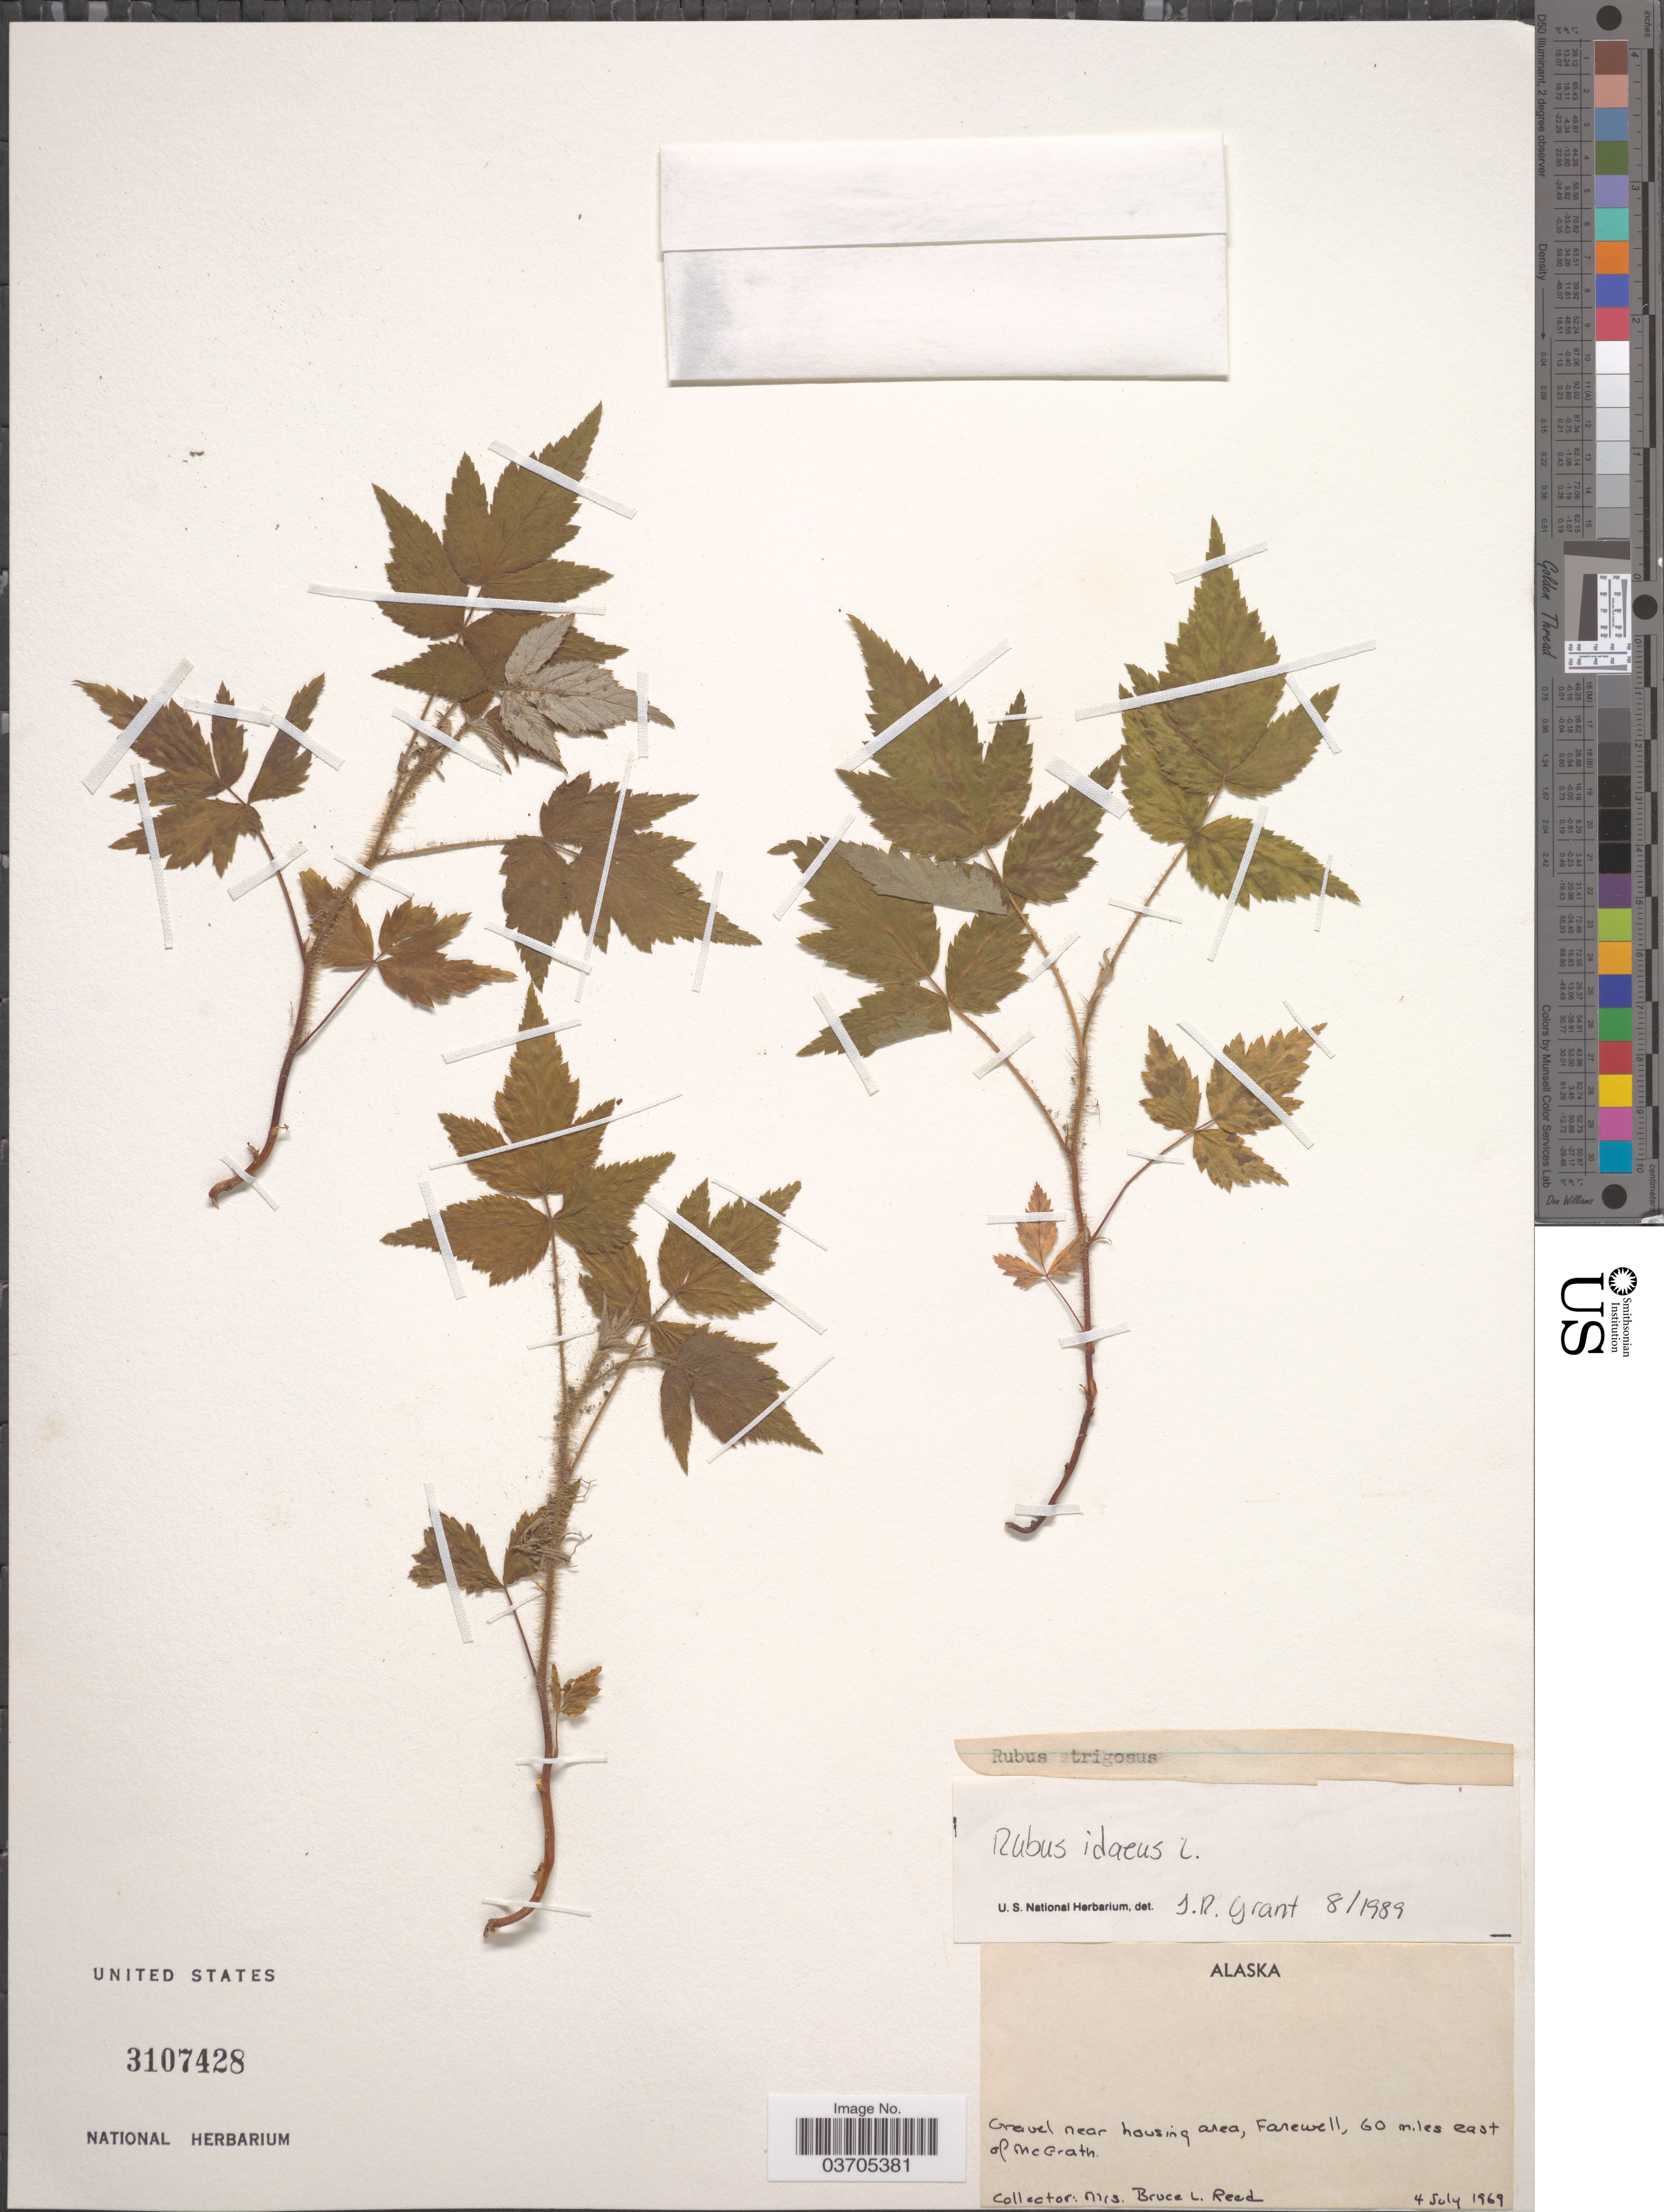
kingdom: Plantae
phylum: Tracheophyta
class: Magnoliopsida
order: Rosales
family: Rosaceae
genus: Rubus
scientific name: Rubus idaeus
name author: L.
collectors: B. Reed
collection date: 1969-07-04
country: United States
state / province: Alaska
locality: Gravel near housing area, Farewell, 60 miles east of McGrath.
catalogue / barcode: US 3107428